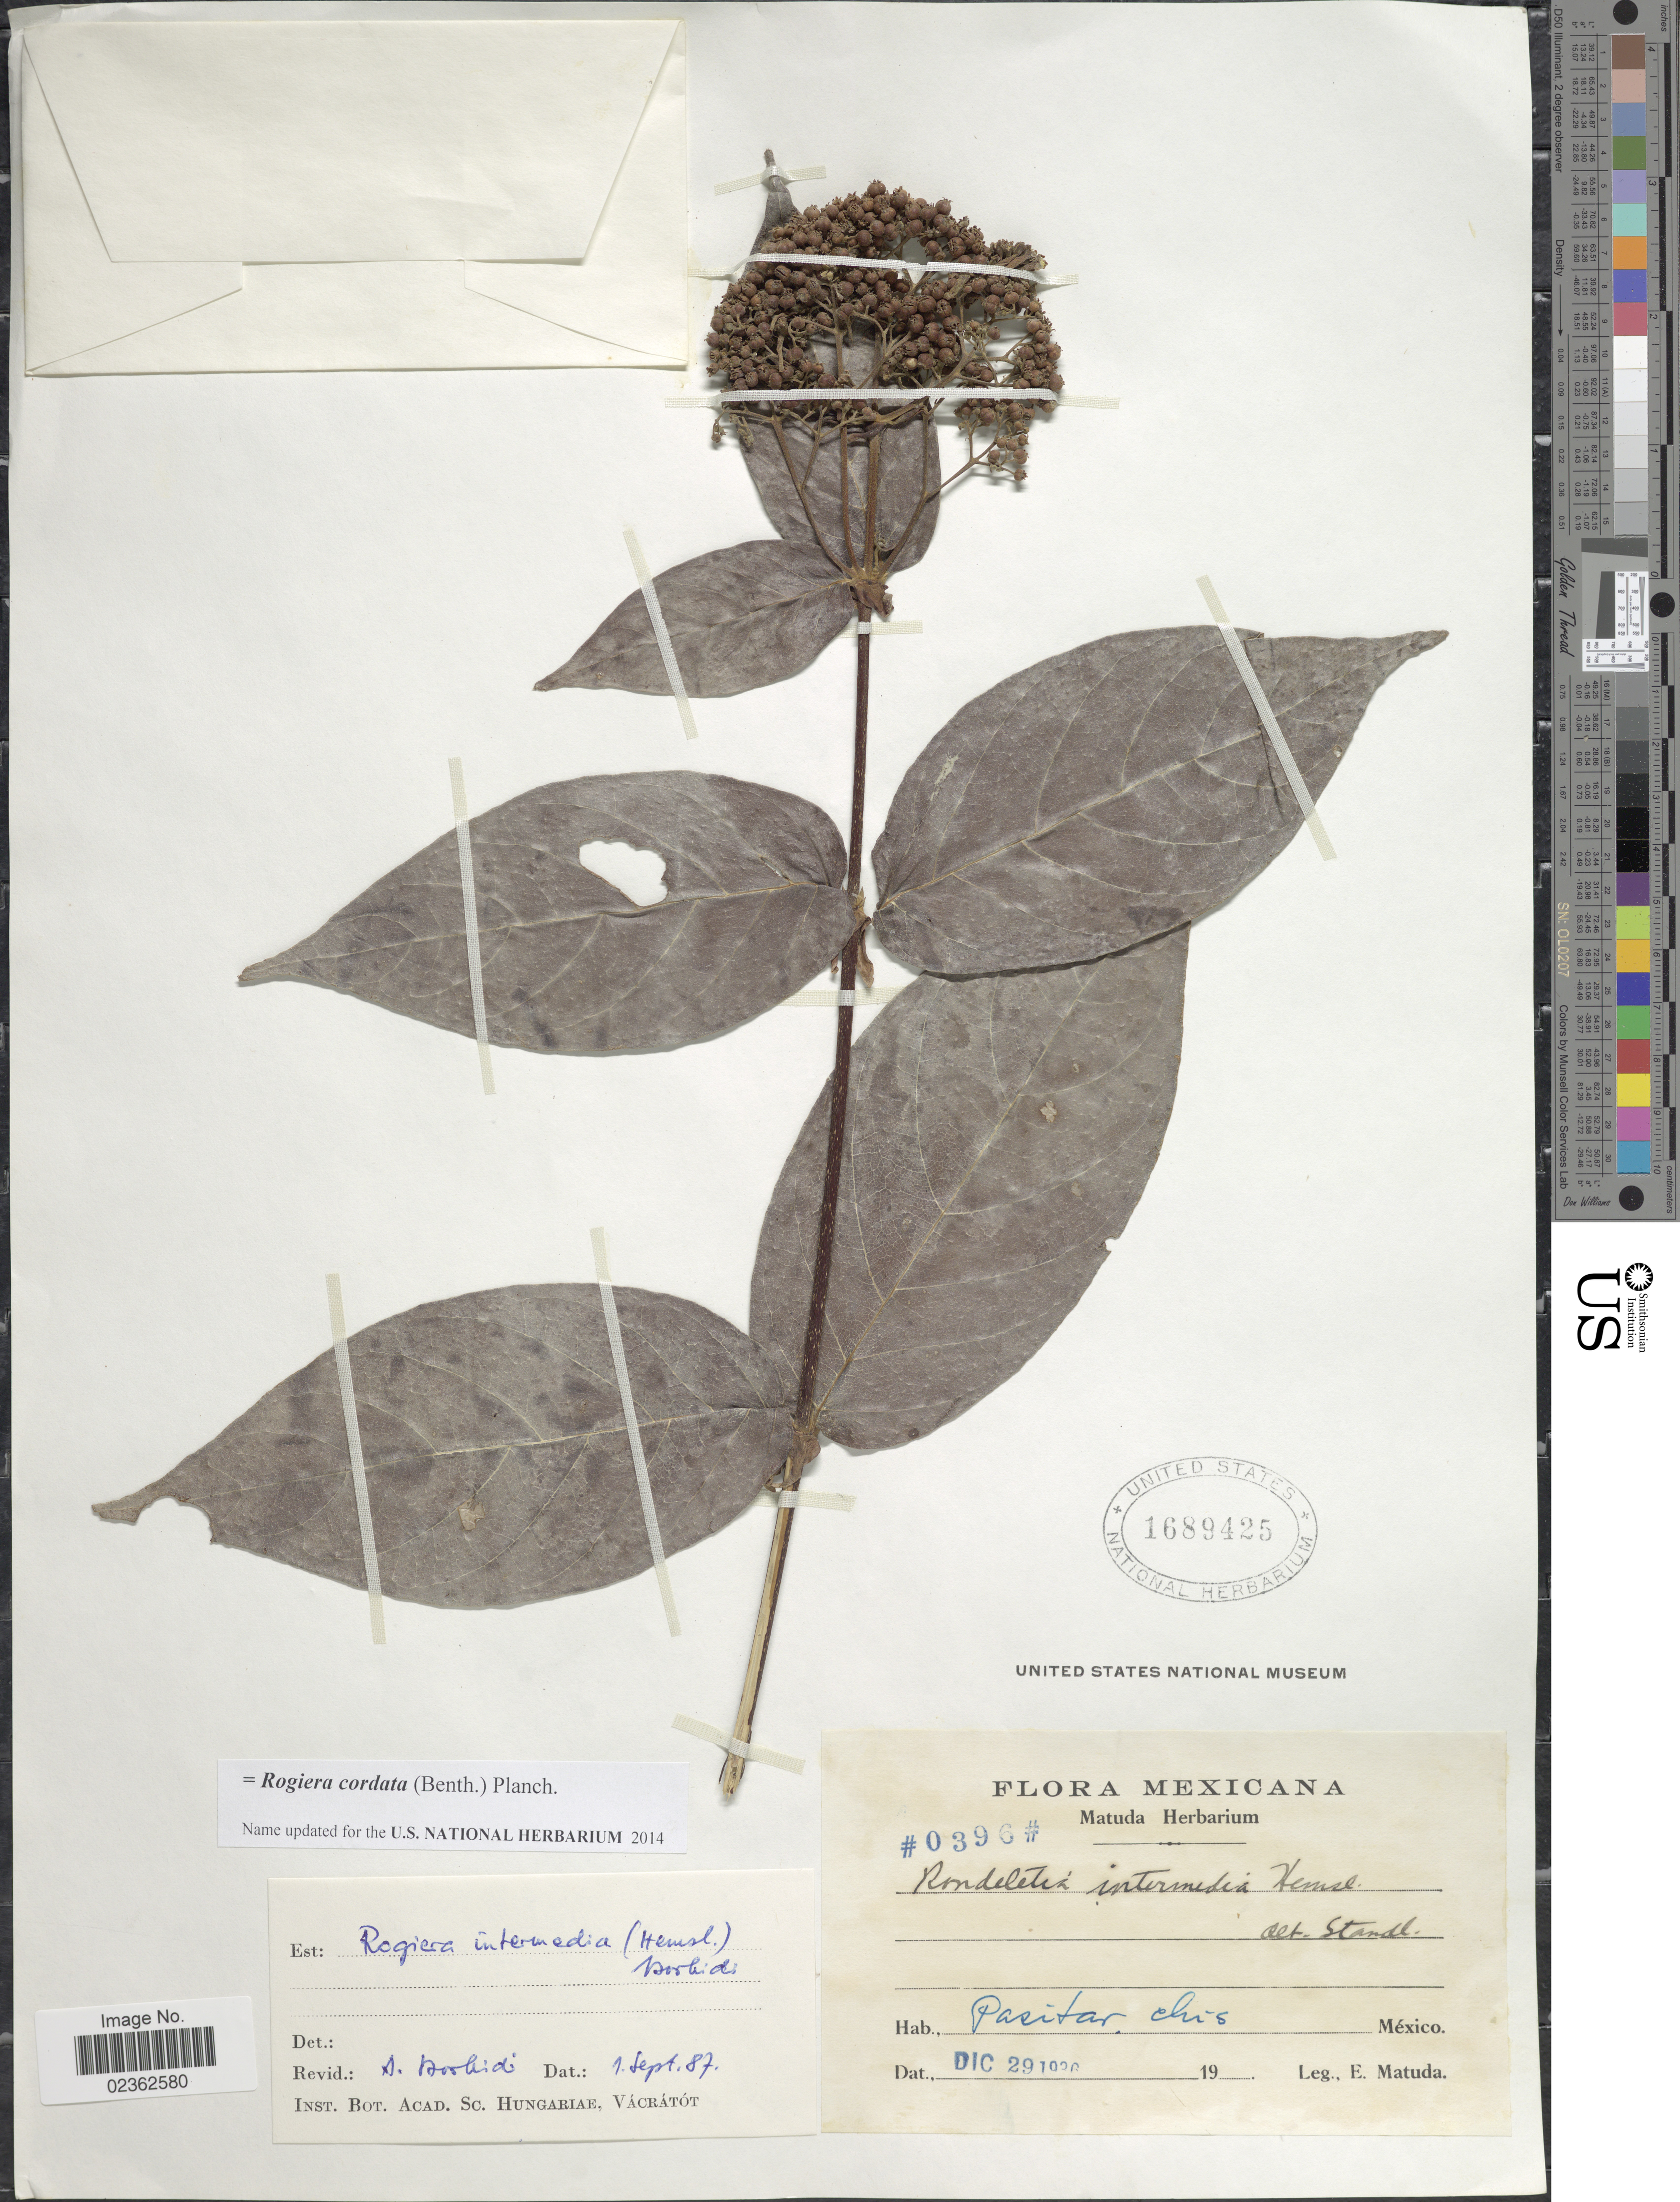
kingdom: Plantae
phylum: Tracheophyta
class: Magnoliopsida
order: Gentianales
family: Rubiaceae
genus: Rogiera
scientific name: Rogiera cordata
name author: (Benth.) Planch.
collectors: E. Matuda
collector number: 0396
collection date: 1936-12-29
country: Mexico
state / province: Chiapas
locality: Pasitar.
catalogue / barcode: US 1689425